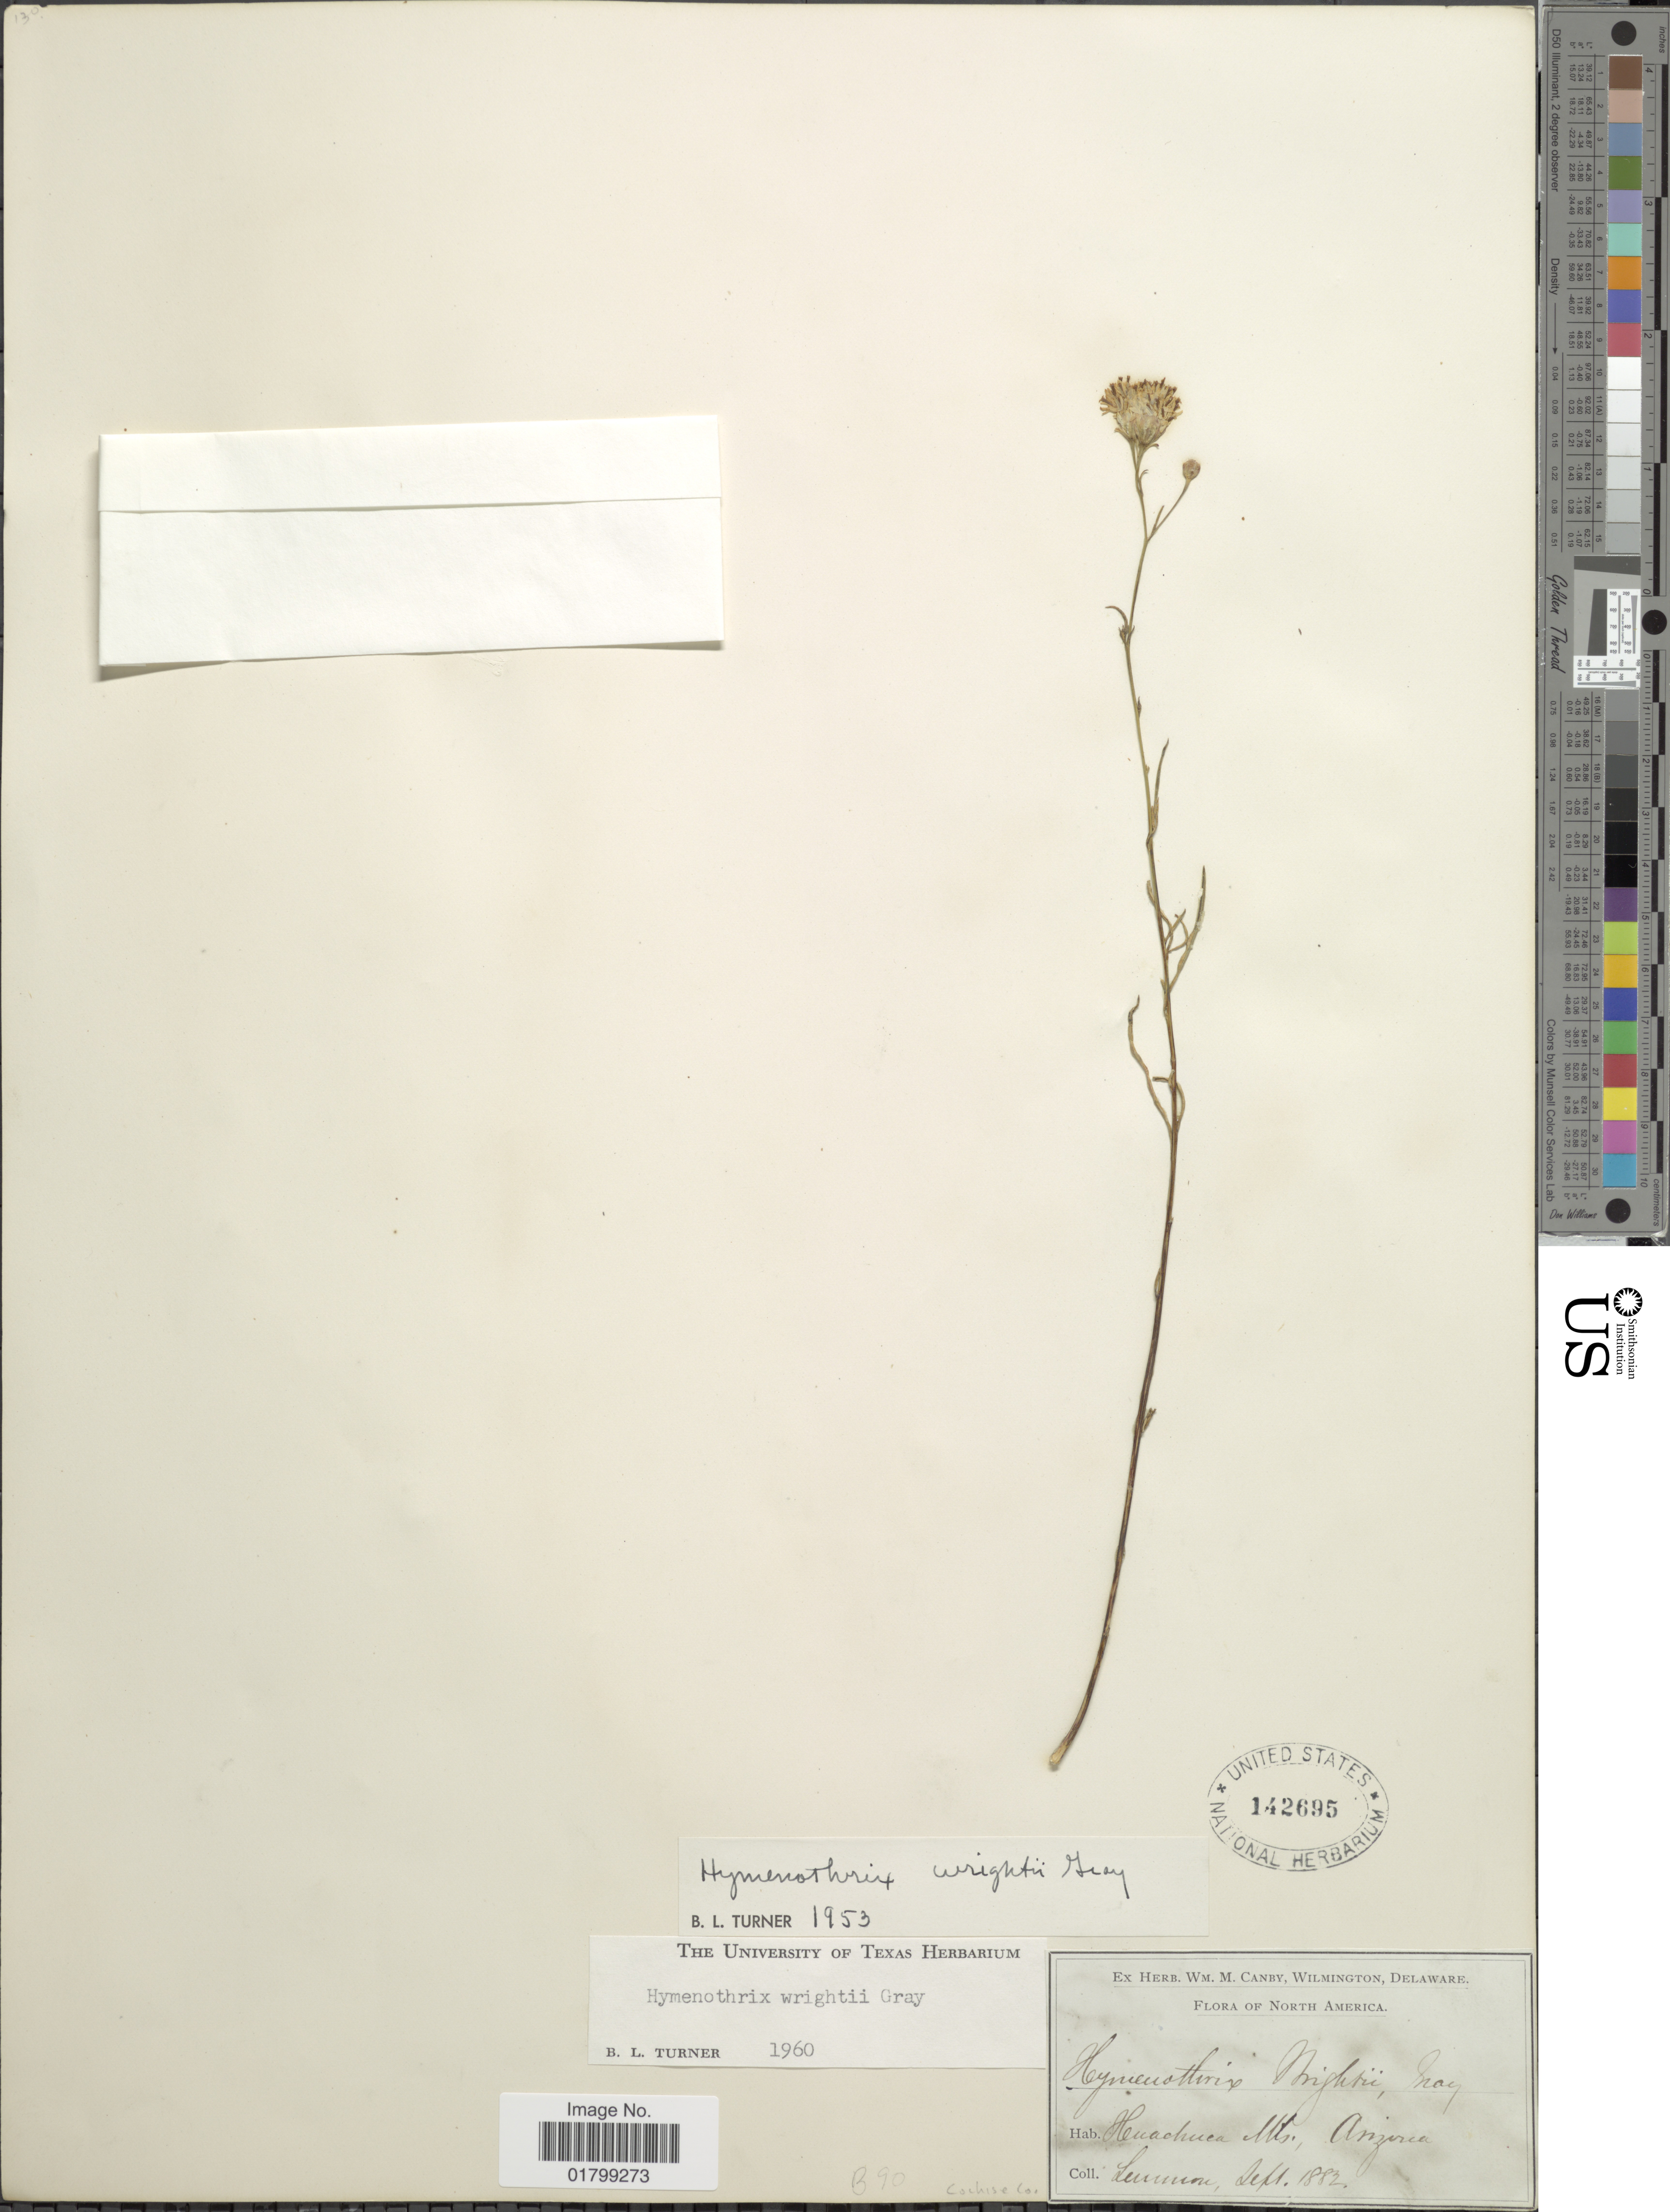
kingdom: Plantae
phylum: Tracheophyta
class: Magnoliopsida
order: Asterales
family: Asteraceae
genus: Hymenothrix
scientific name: Hymenothrix wrightii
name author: A. Gray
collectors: -- Lemmon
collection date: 1882-09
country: United States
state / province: Arizona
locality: Huachuca Mts., Cochise Co.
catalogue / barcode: US 142695